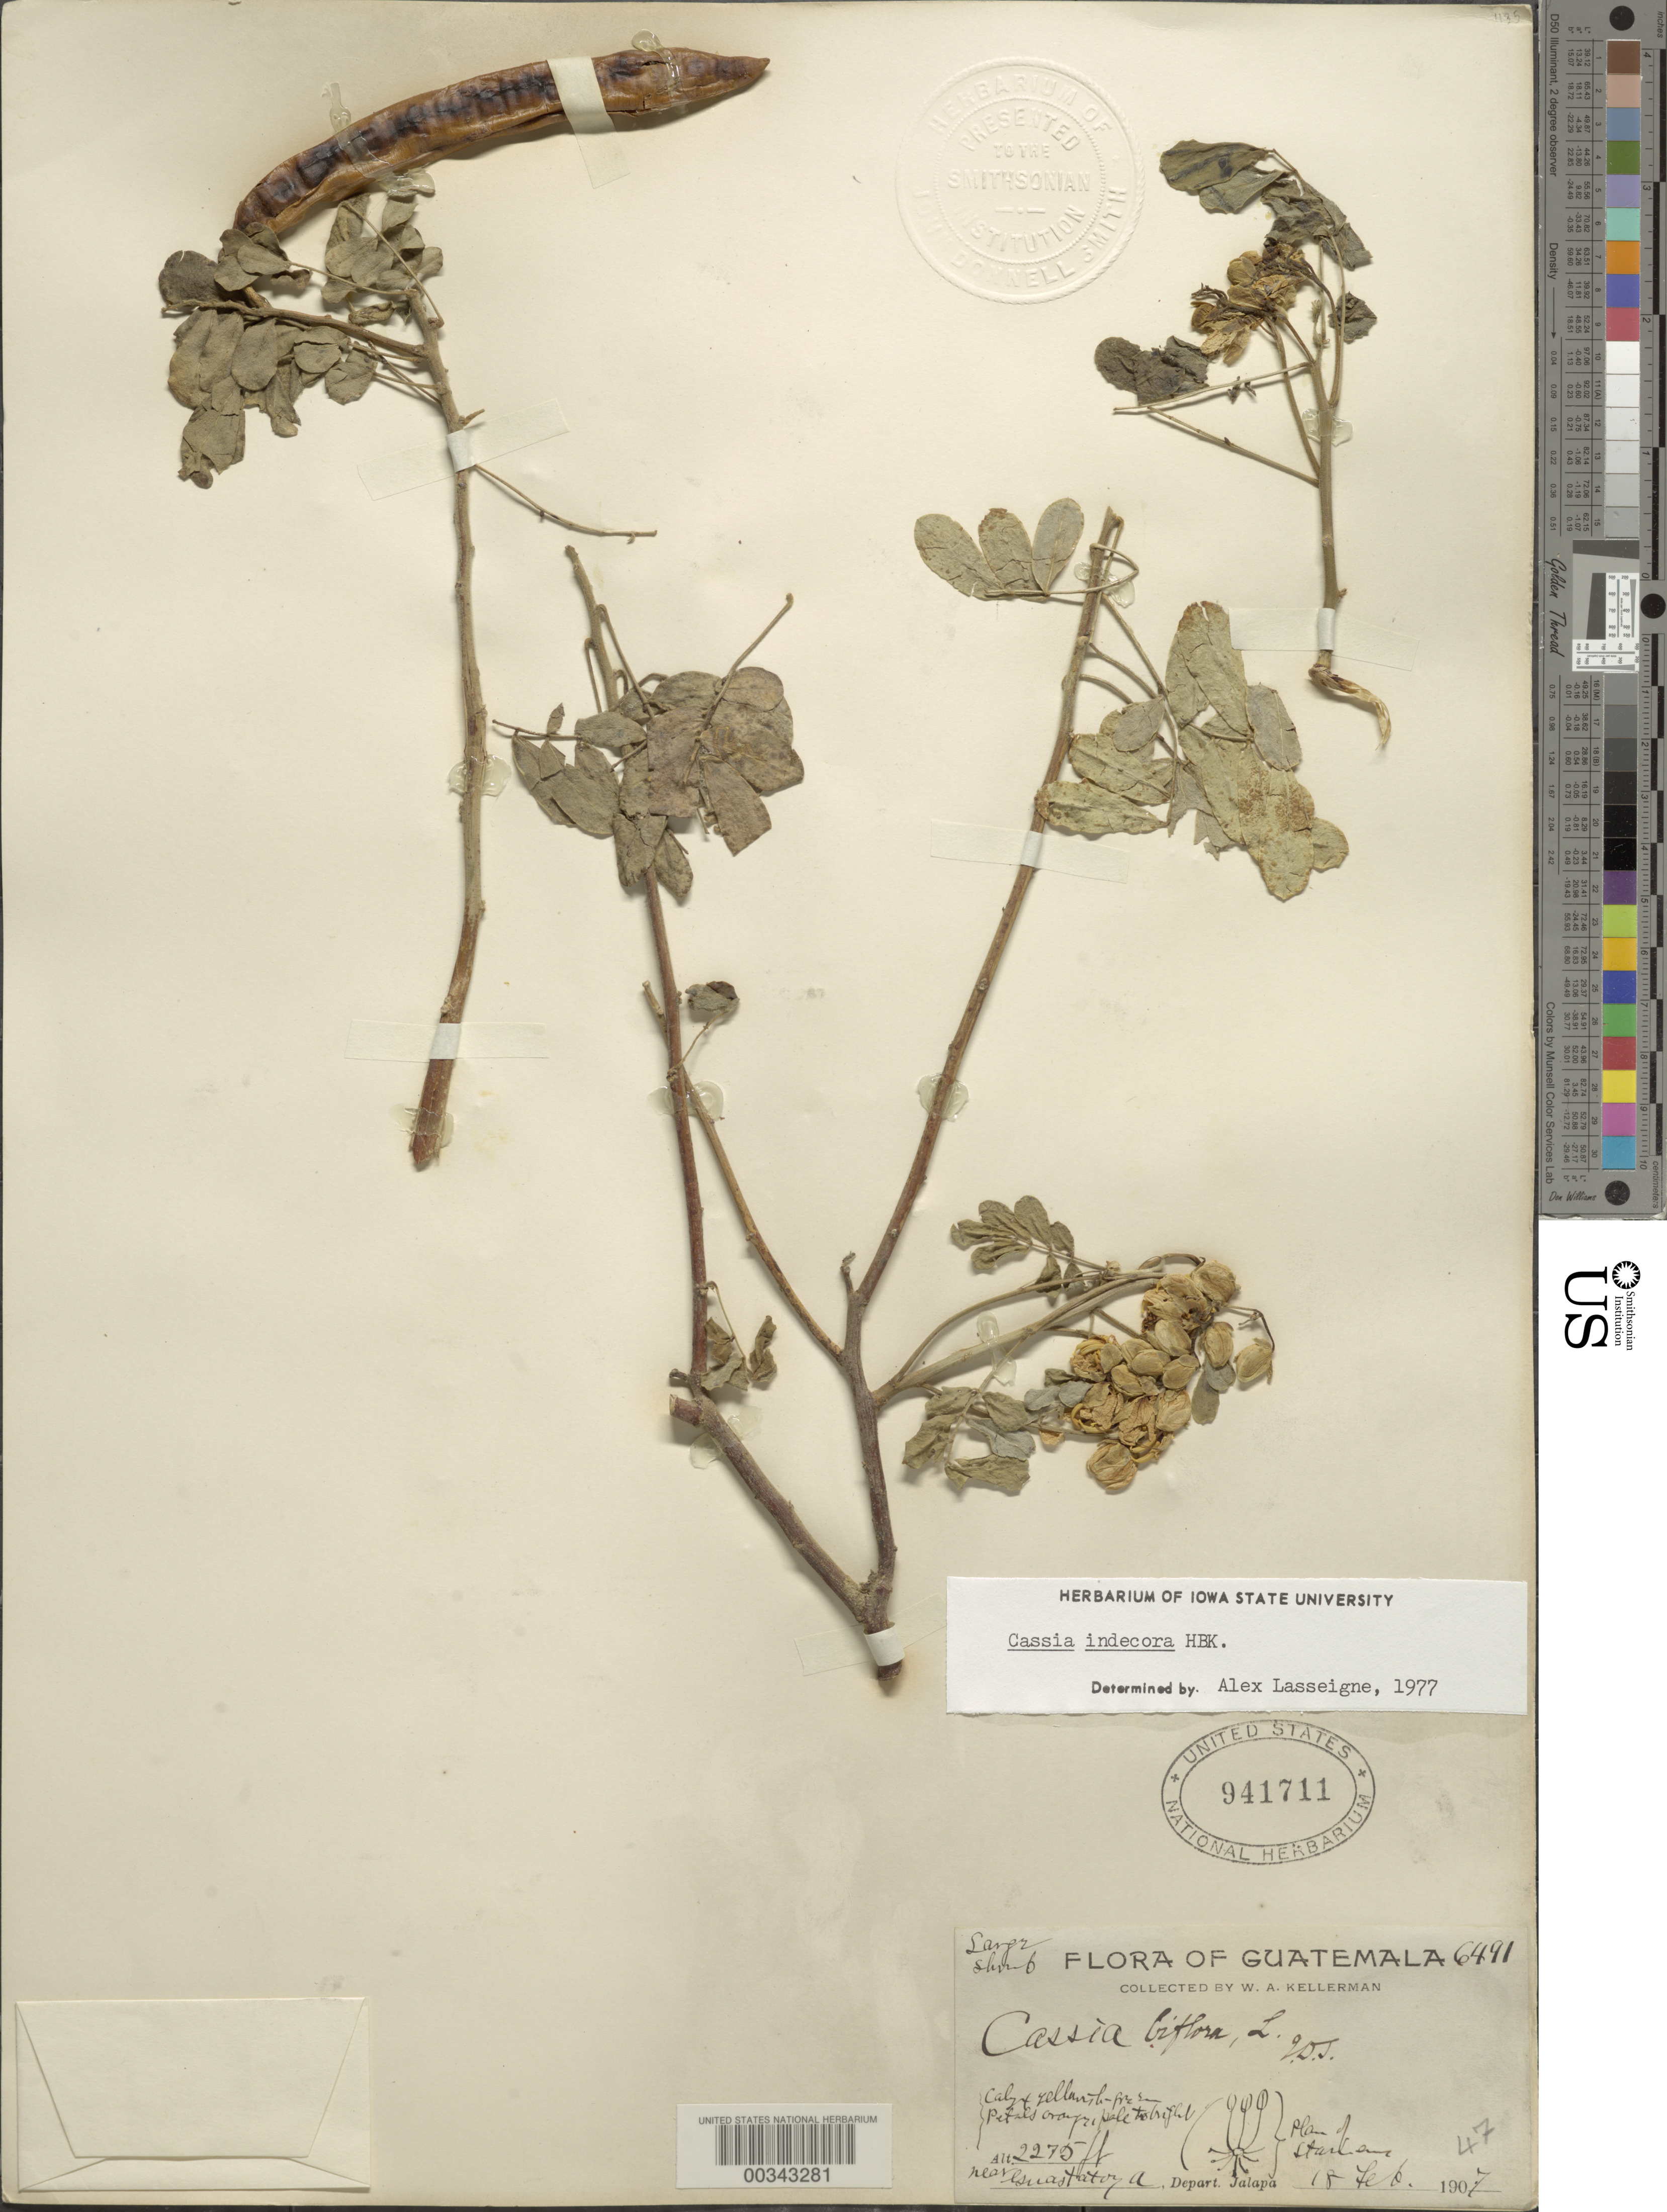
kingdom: Plantae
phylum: Tracheophyta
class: Magnoliopsida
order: Fabales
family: Fabaceae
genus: Senna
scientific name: Senna pendula var. advena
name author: (Vogel) H.S. Irwin & Barneby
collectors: W. A. Kellerman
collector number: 6491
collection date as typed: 18 Feb 1907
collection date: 1907-02-18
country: Guatemala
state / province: Jalapa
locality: Guastatora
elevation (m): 693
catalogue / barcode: US 941711